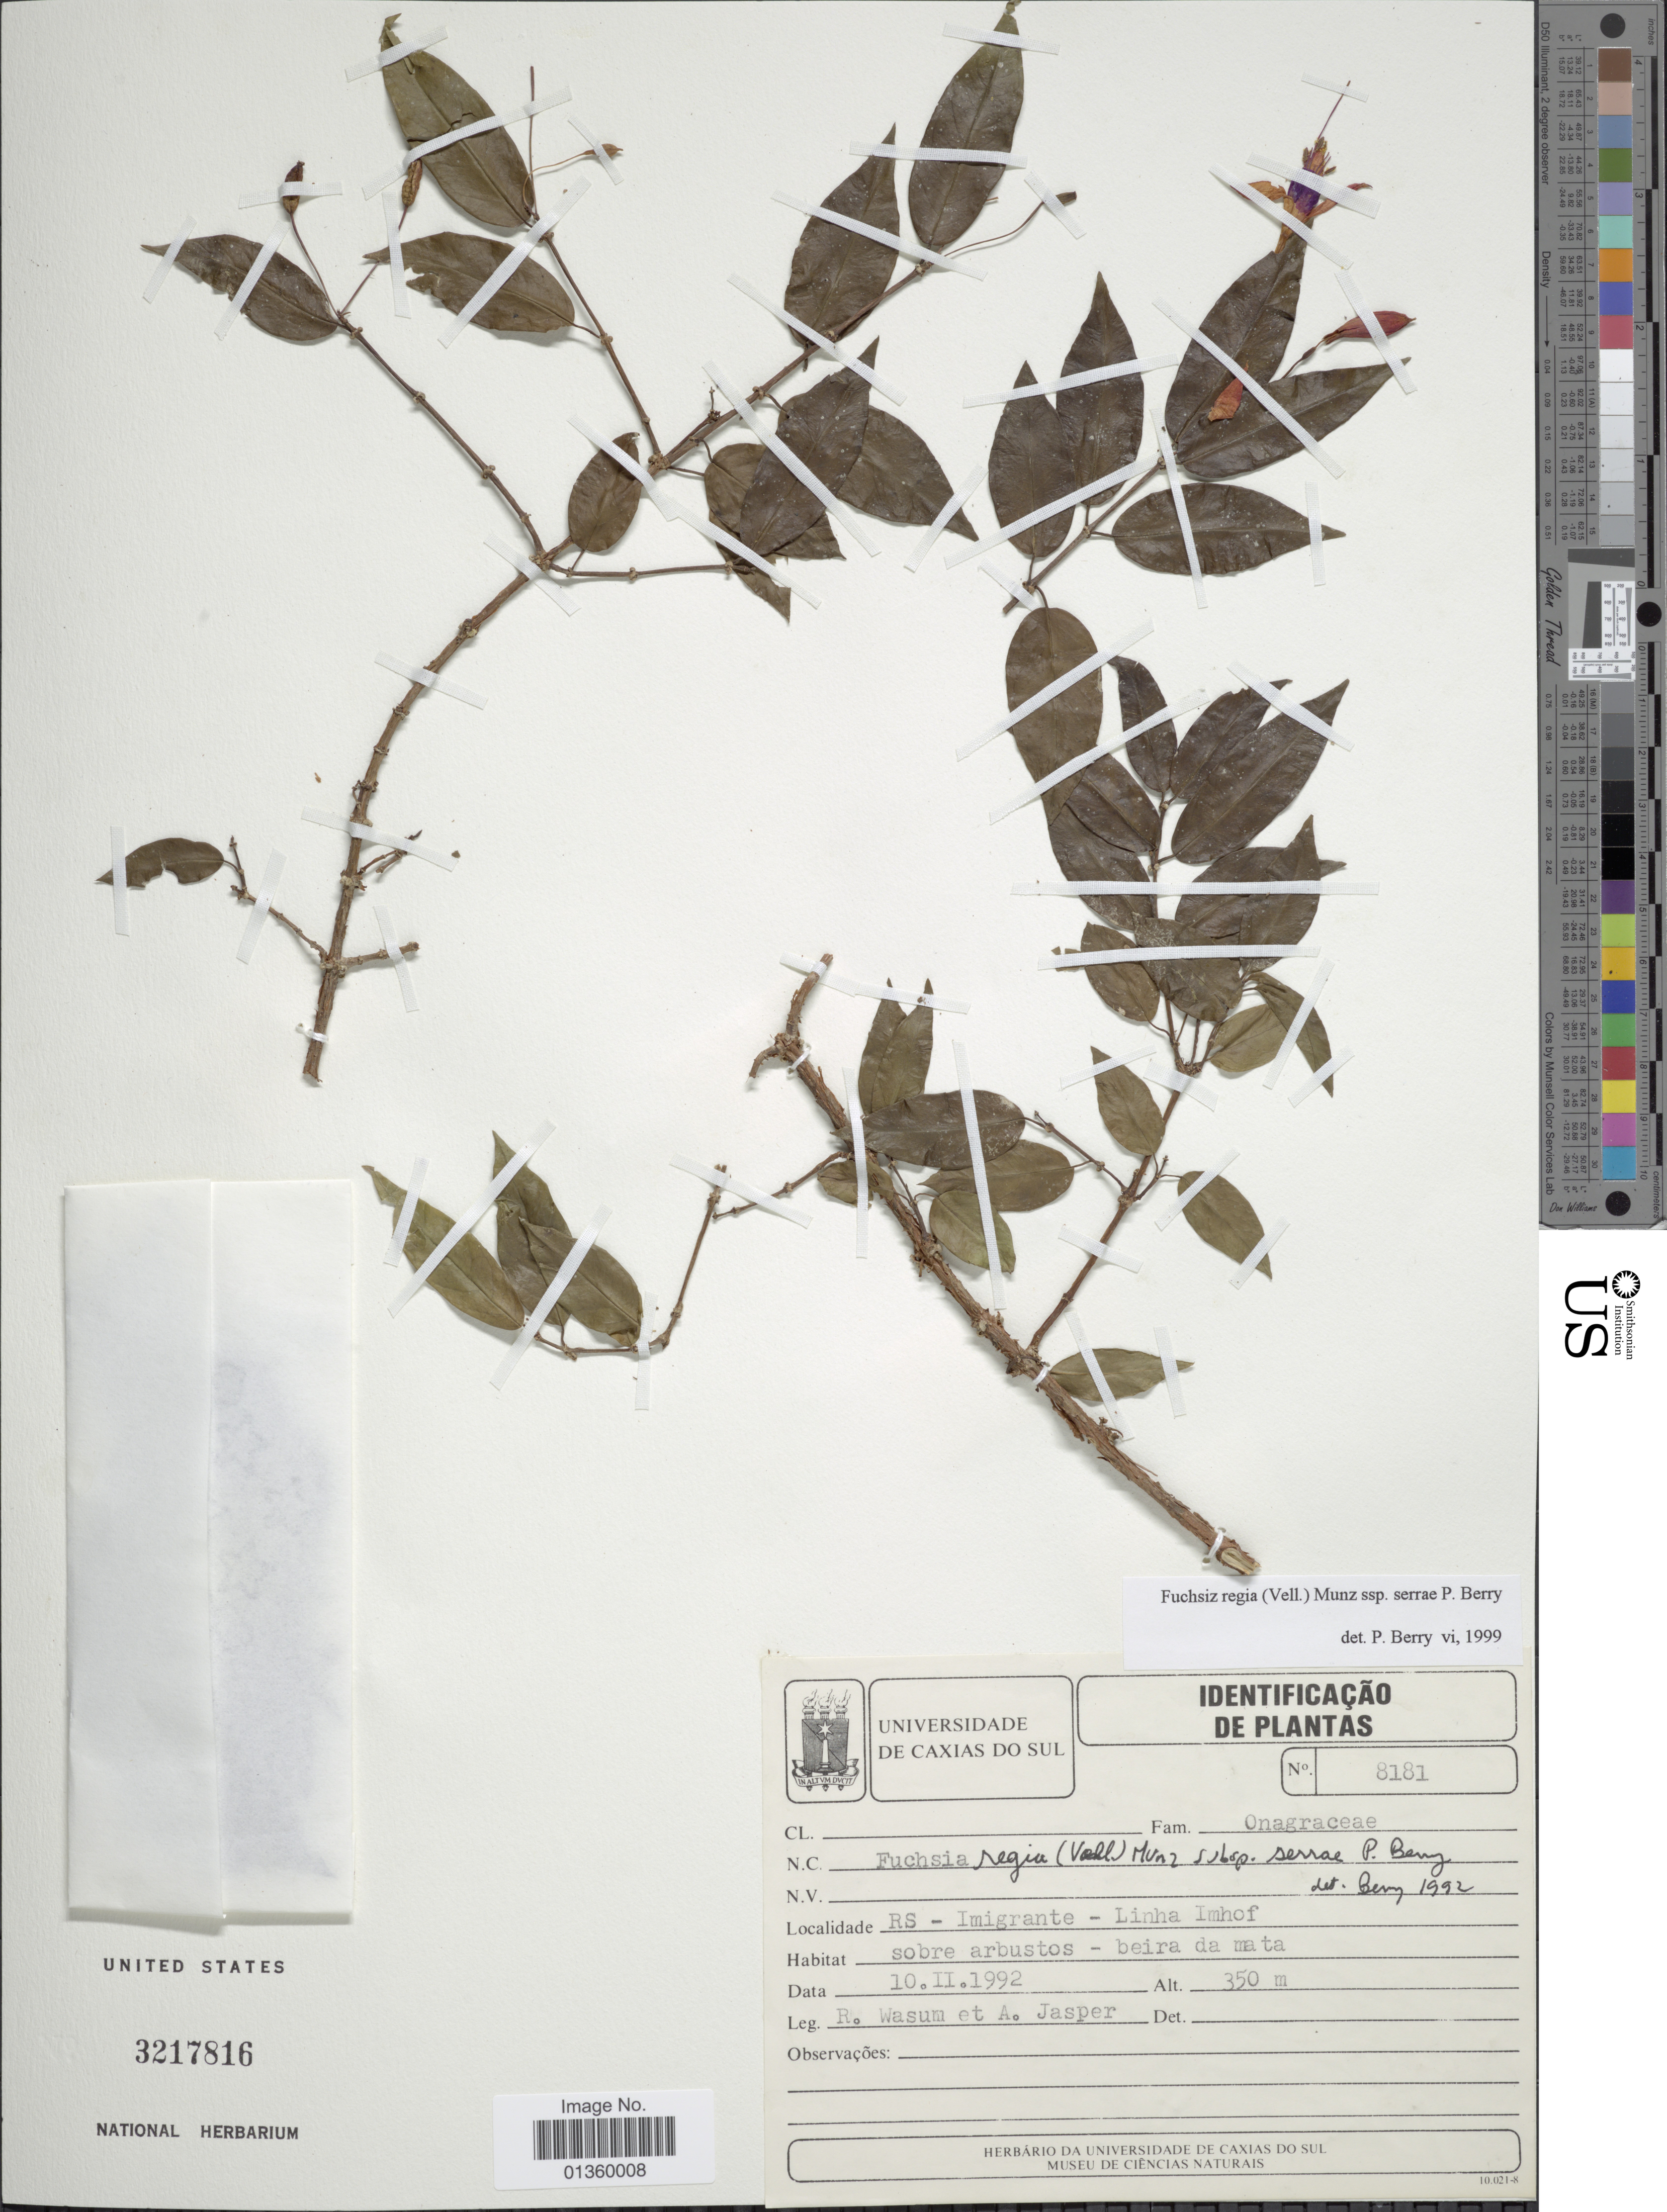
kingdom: Plantae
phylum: Tracheophyta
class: Magnoliopsida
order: Myrtales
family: Onagraceae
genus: Fuchsia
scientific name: Fuchsia regia subsp. serrae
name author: P.E. Berry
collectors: R. Wasum & A. Jasper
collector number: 8181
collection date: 1992-02-10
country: Brazil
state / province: Rio Grande do Sul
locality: RS - Imigrante - Linha Imhof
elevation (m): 350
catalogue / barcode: US 3217816